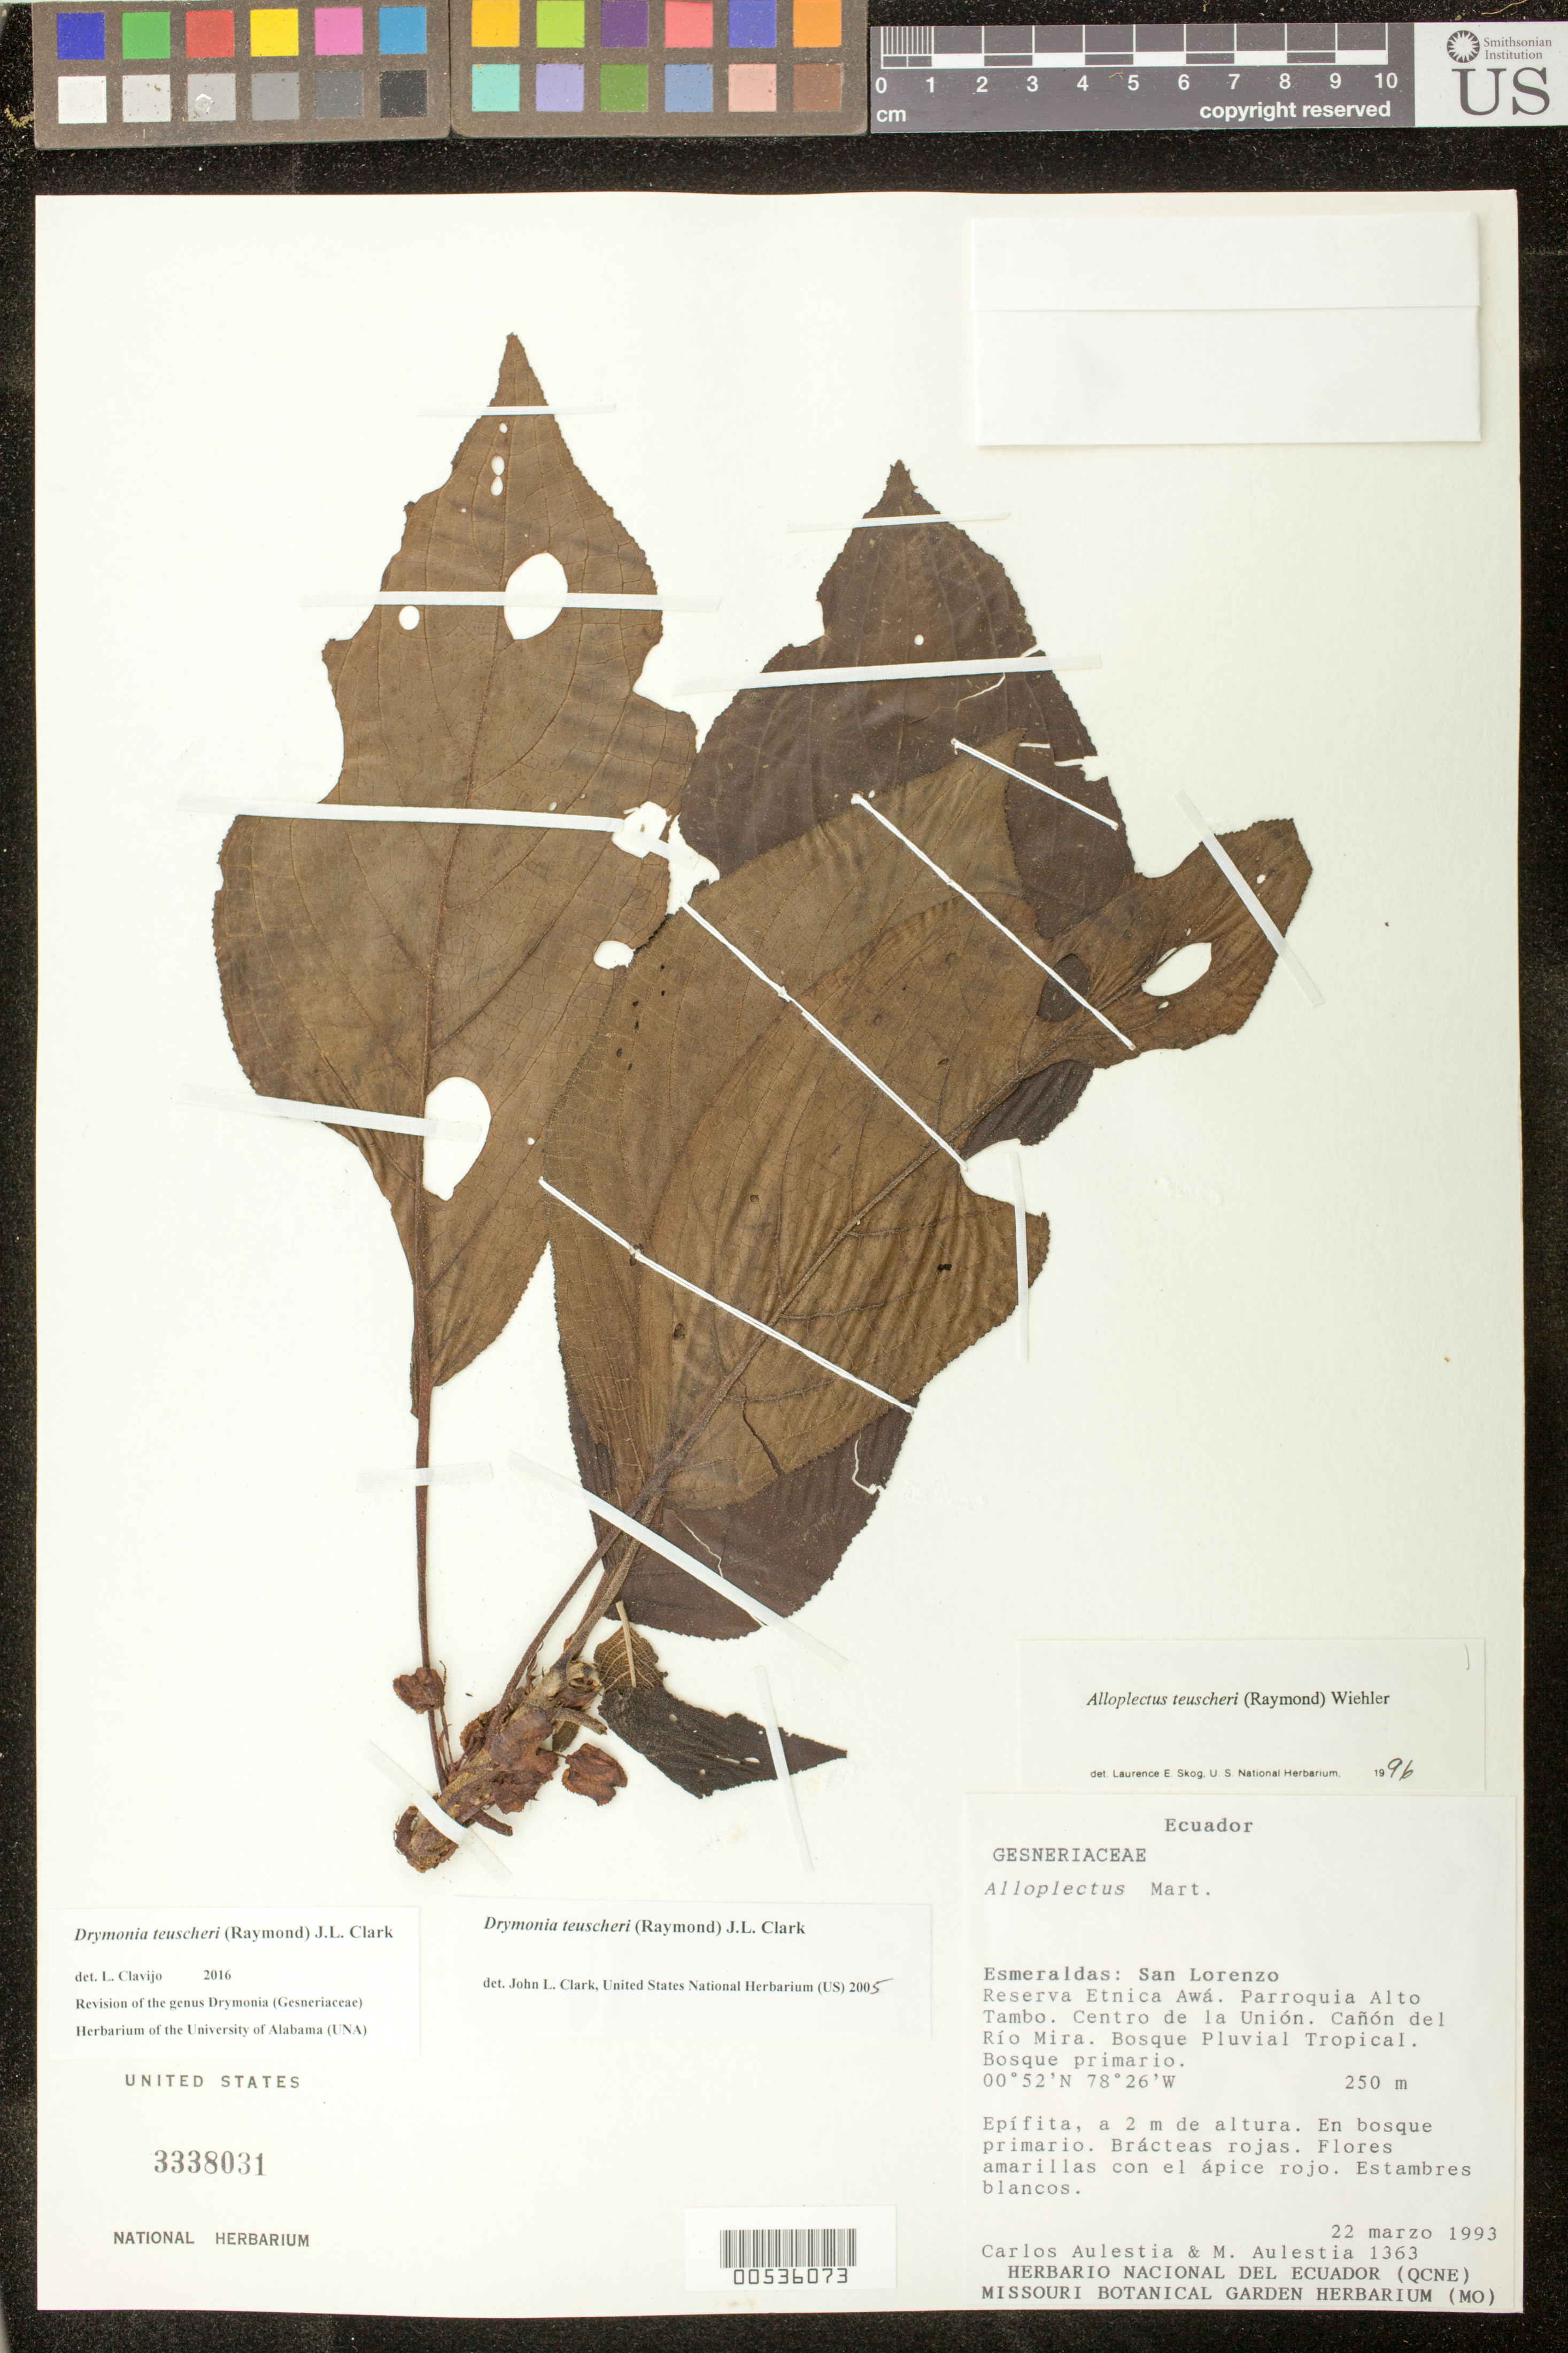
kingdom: Plantae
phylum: Tracheophyta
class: Magnoliopsida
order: Lamiales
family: Gesneriaceae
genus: Drymonia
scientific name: Drymonia teuscheri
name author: (Raymond) J.L. Clark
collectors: C. Aulestia & M. Aulestia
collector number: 1363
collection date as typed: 22 Mar 1993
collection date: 1993-03-22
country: Ecuador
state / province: Esmeraldas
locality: San Lorenzo: Reserva Etnica Awá, Parroquia Alto Tambo, Centro de la Unión, cañón del Río Mira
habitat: Bosque pluvial tropical, en bosque primario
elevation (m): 250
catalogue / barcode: US 3338031